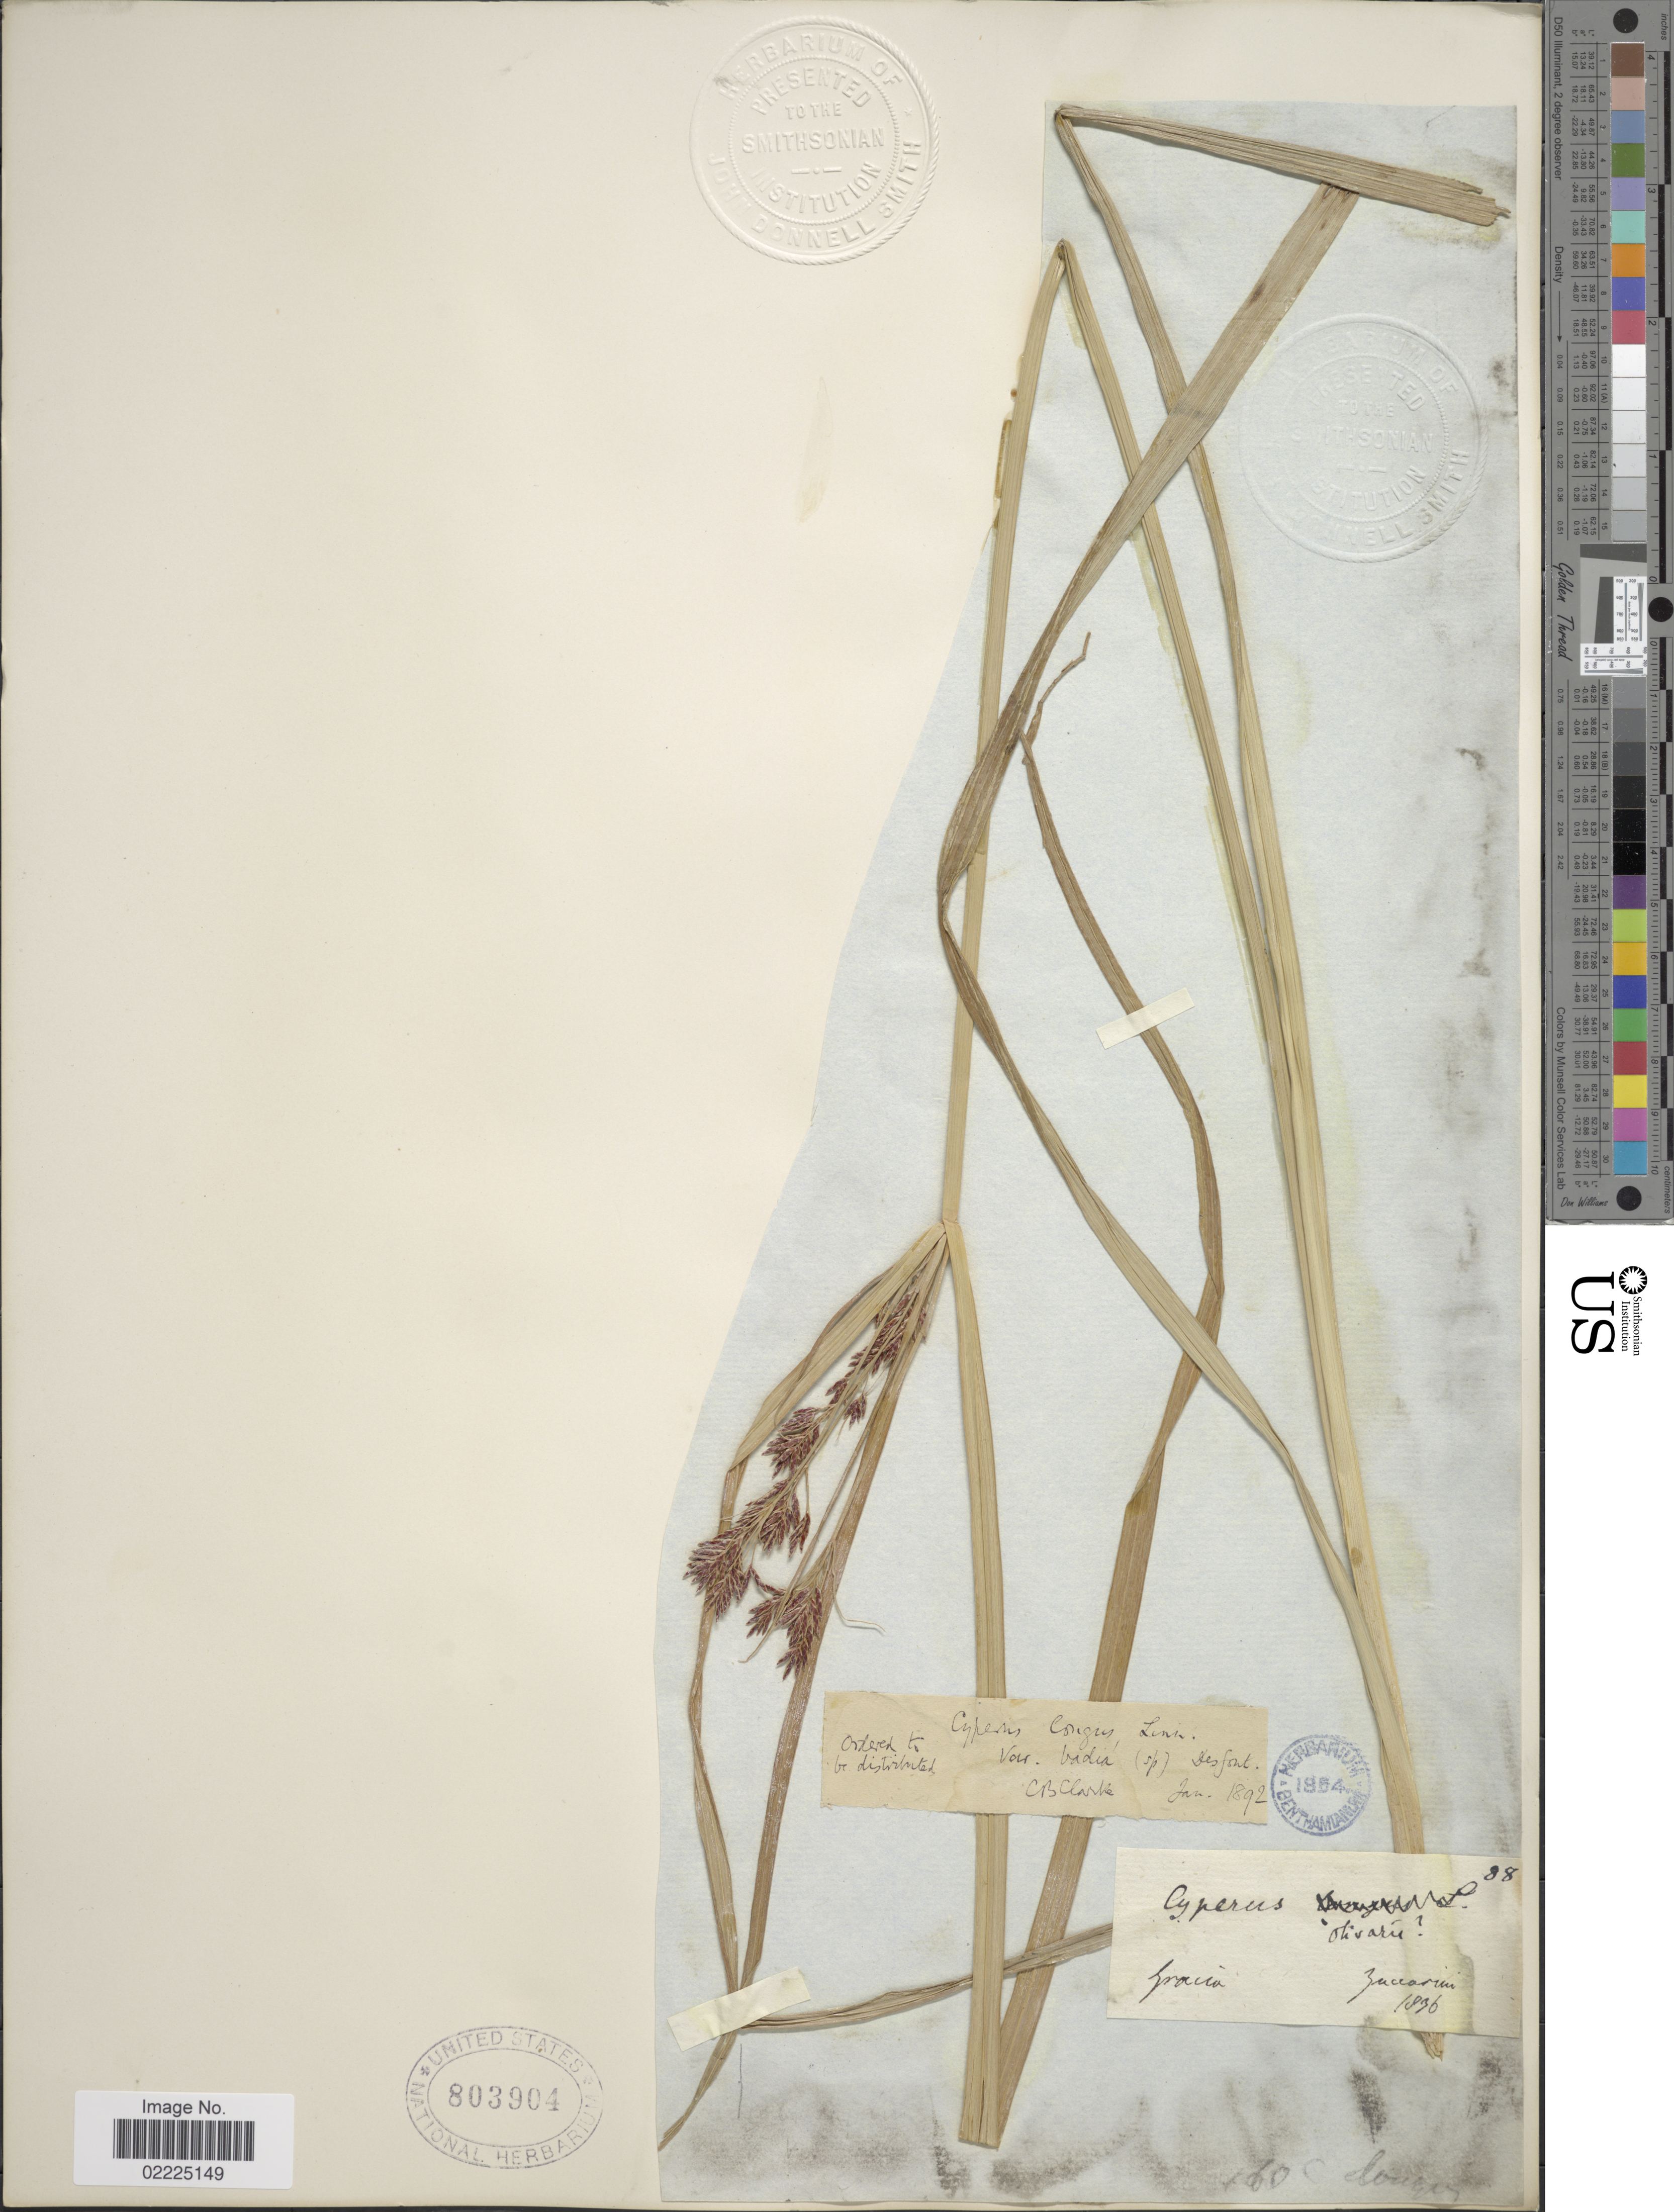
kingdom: Plantae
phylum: Tracheophyta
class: Liliopsida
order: Poales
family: Cyperaceae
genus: Cyperus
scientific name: Cyperus longus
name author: L.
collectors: Zuccarini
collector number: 88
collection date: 1836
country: Greece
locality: Gracia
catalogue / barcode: US 803904